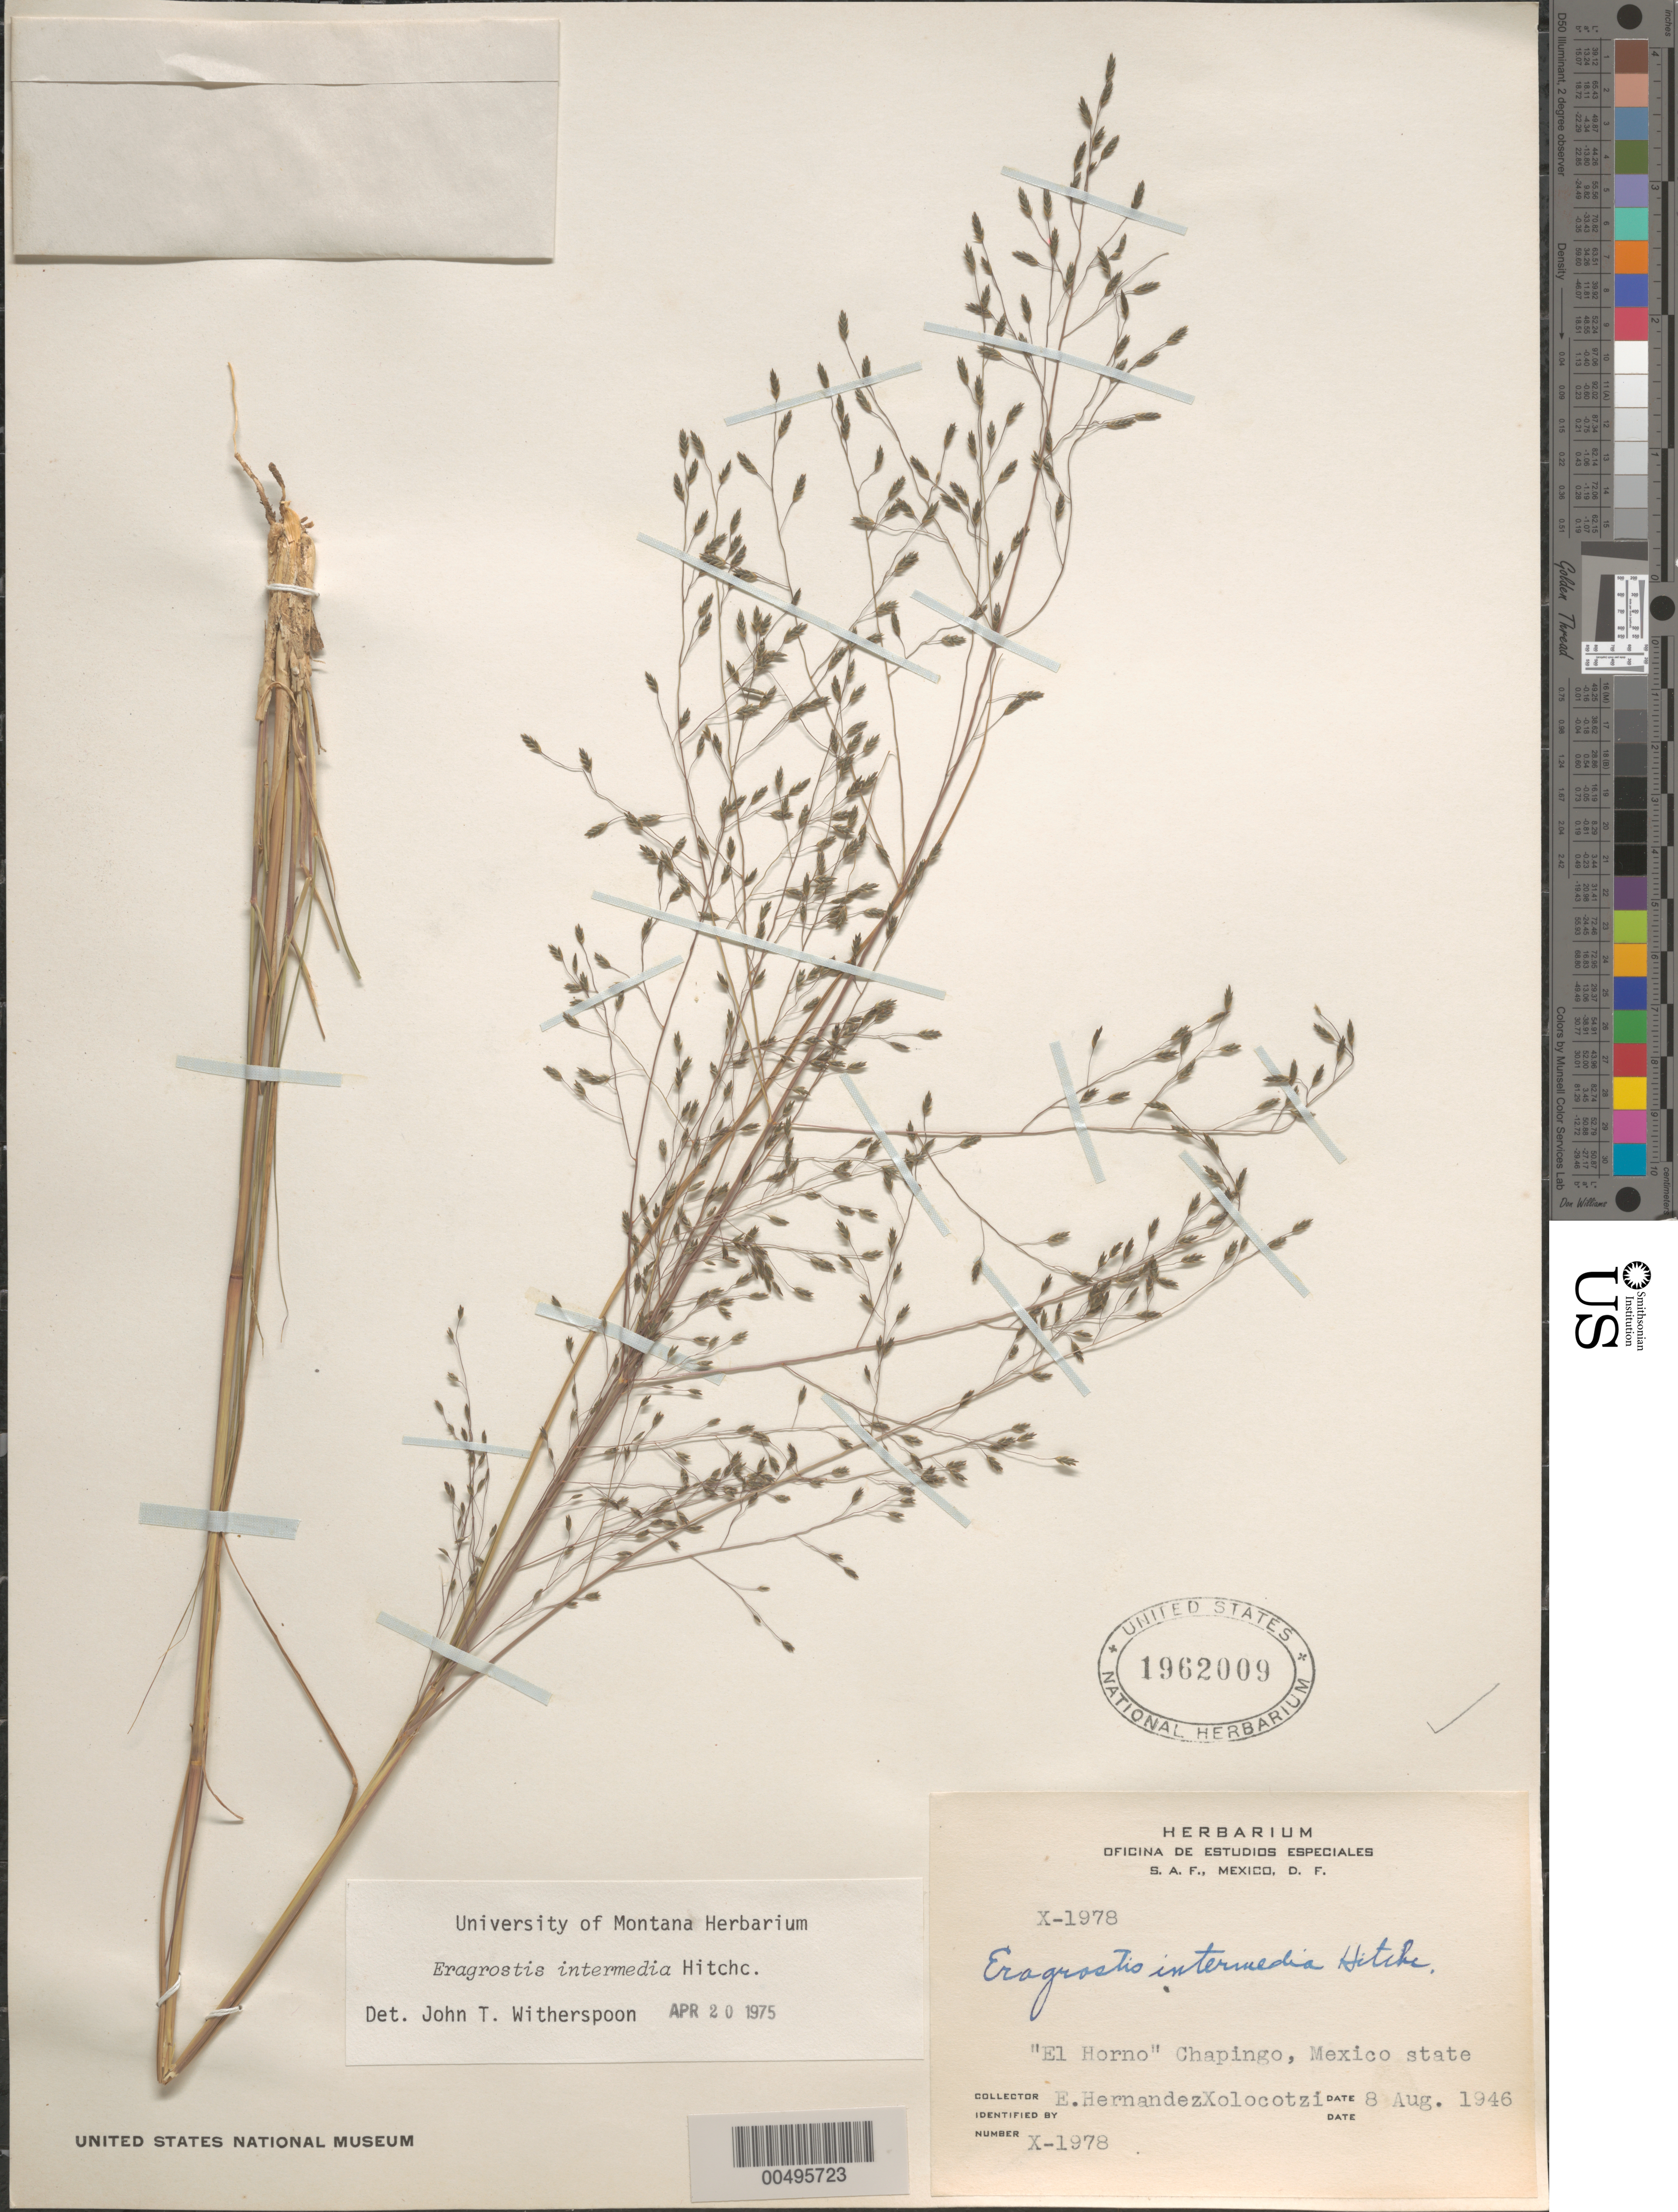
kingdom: Plantae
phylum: Tracheophyta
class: Liliopsida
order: Poales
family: Poaceae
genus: Eragrostis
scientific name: Eragrostis intermedia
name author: Hitchc.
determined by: Witherspoon, John T.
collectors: E. I. Hernández-X.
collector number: X-1978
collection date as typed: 8 Aug 1946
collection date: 1946-08-08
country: Mexico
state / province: México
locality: El Horno Chapingo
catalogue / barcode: US 1962009